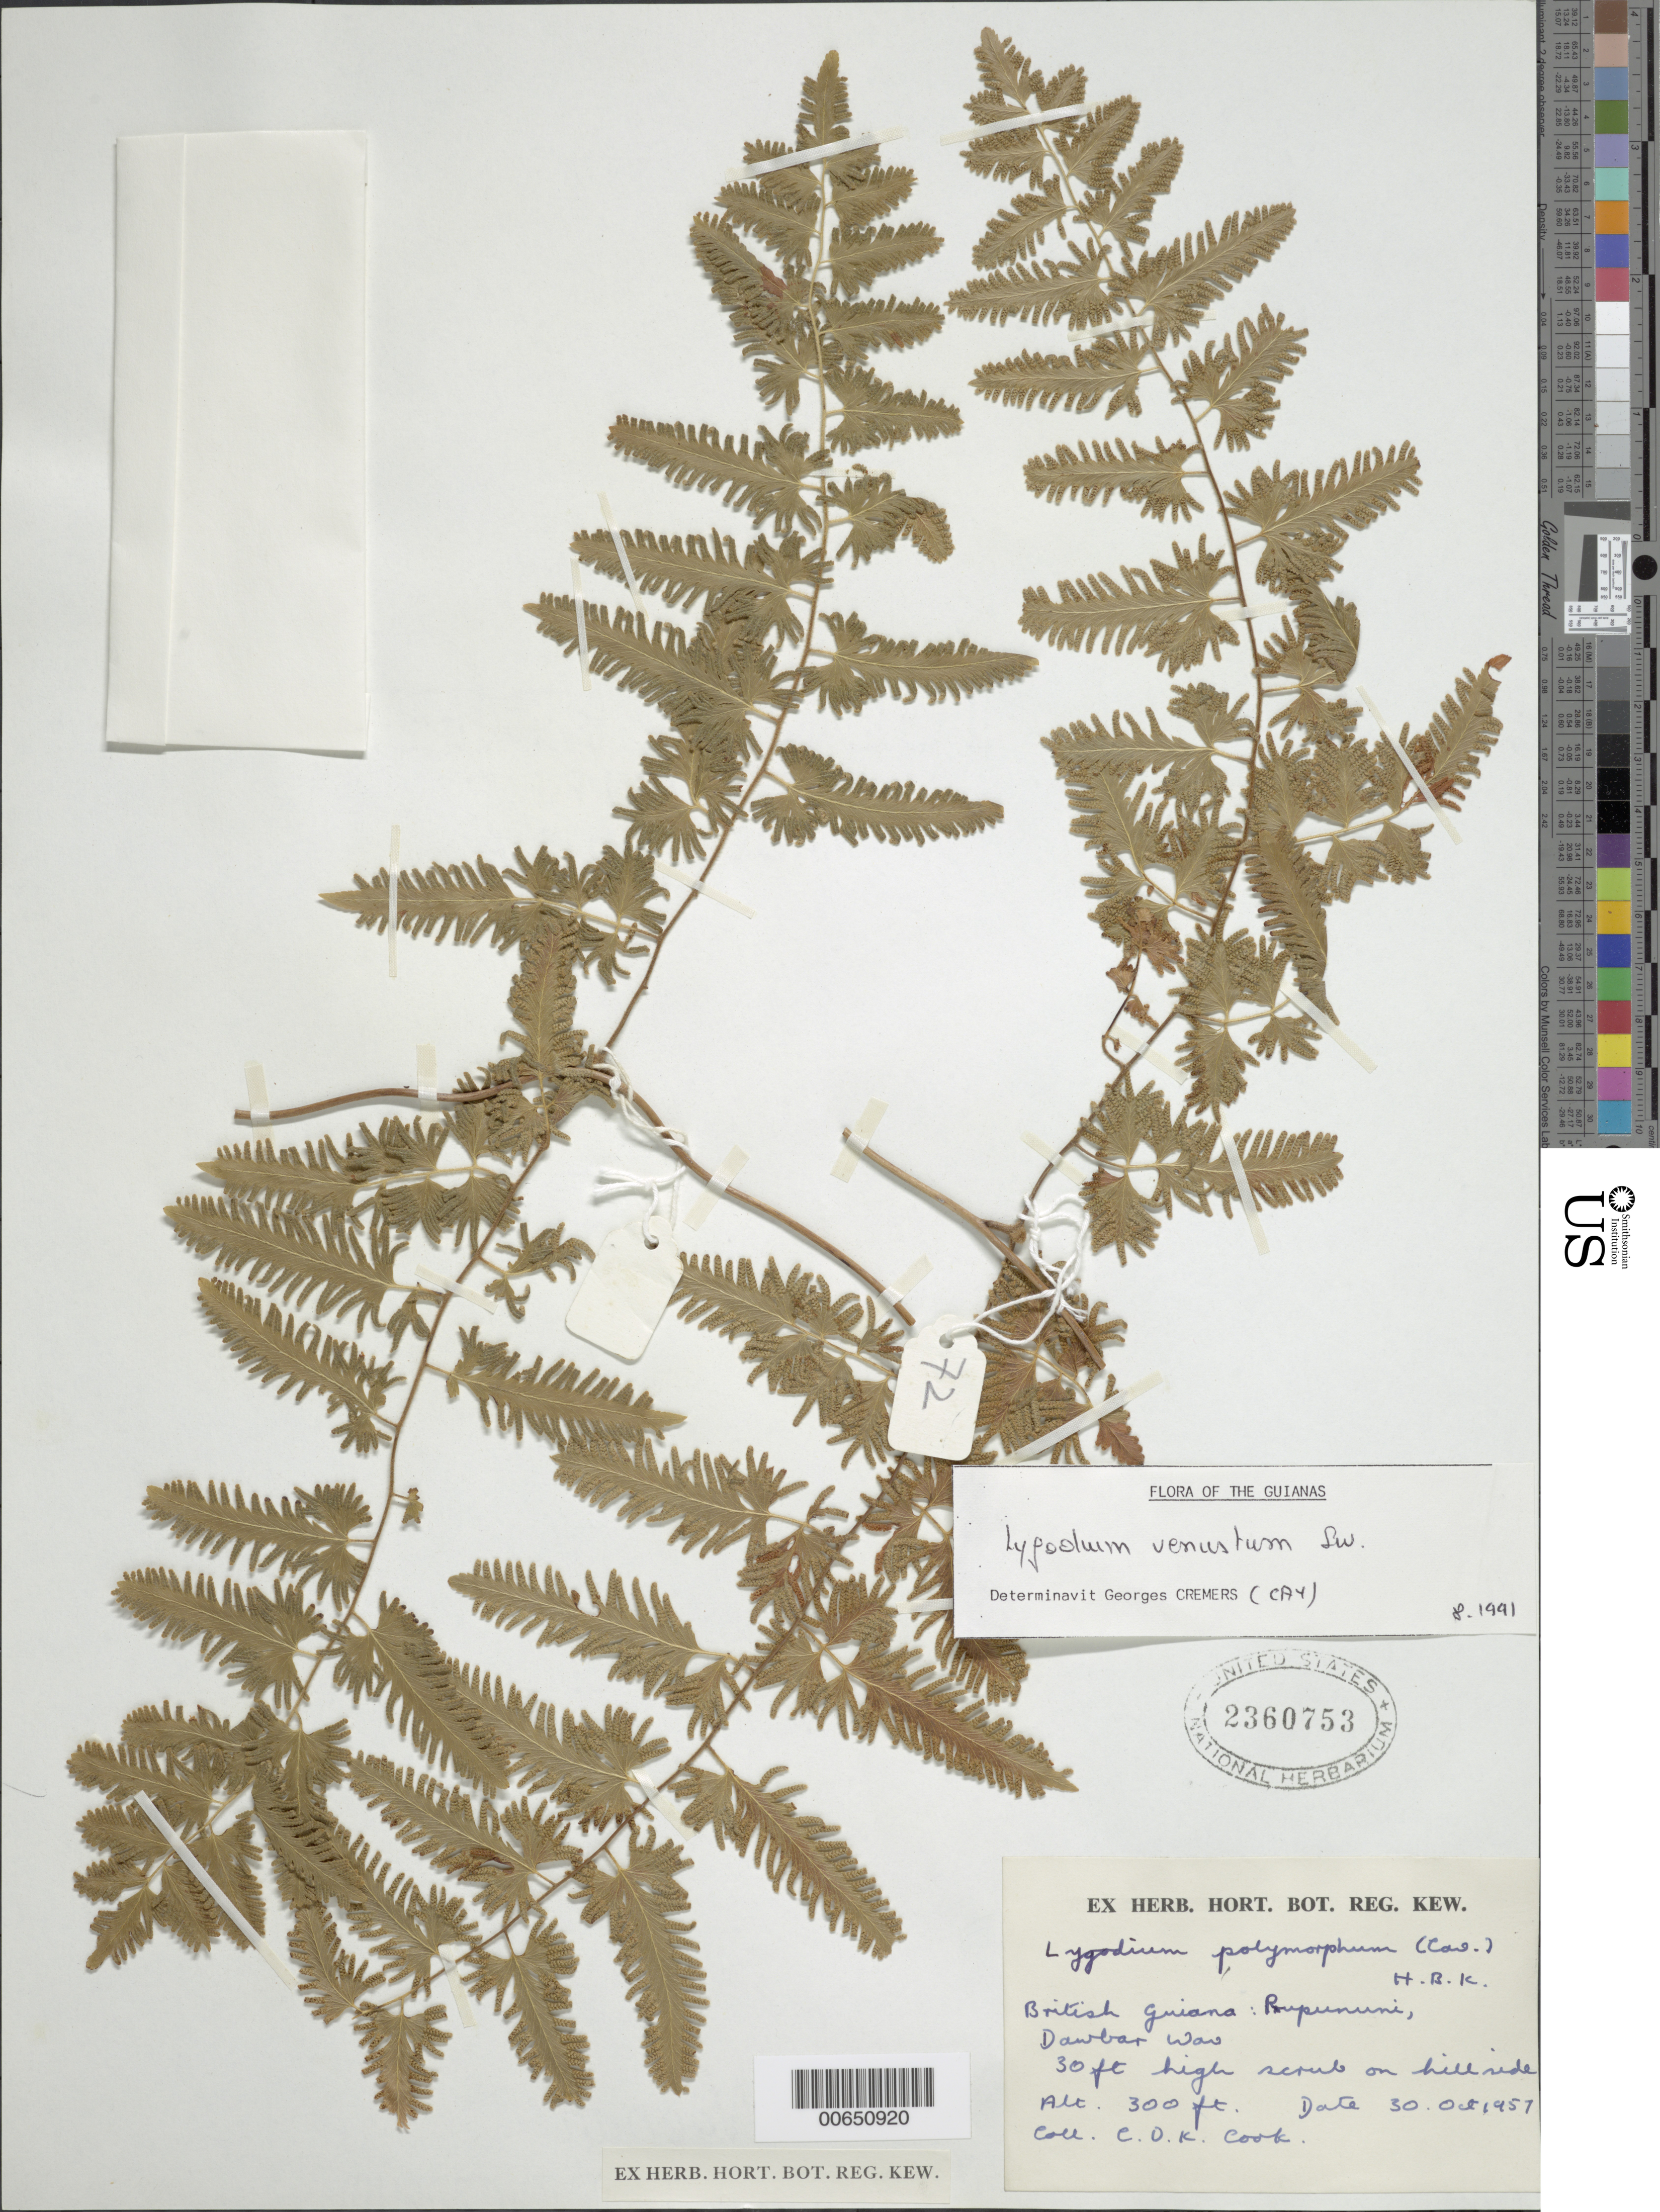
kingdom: Plantae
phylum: Tracheophyta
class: Polypodiopsida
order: Schizaeales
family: Lygodiaceae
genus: Lygodium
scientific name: Lygodium venustum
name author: Sw.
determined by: Cremers, Georges A.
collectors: C. D. K. Cook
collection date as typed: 30-Oct-57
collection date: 1957-10-30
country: Guyana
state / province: U. Takutu-U. Essequibo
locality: Dawbad Wau, Rupununi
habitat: Scrub, 30 feet high on hillside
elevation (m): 91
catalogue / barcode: US 2360753